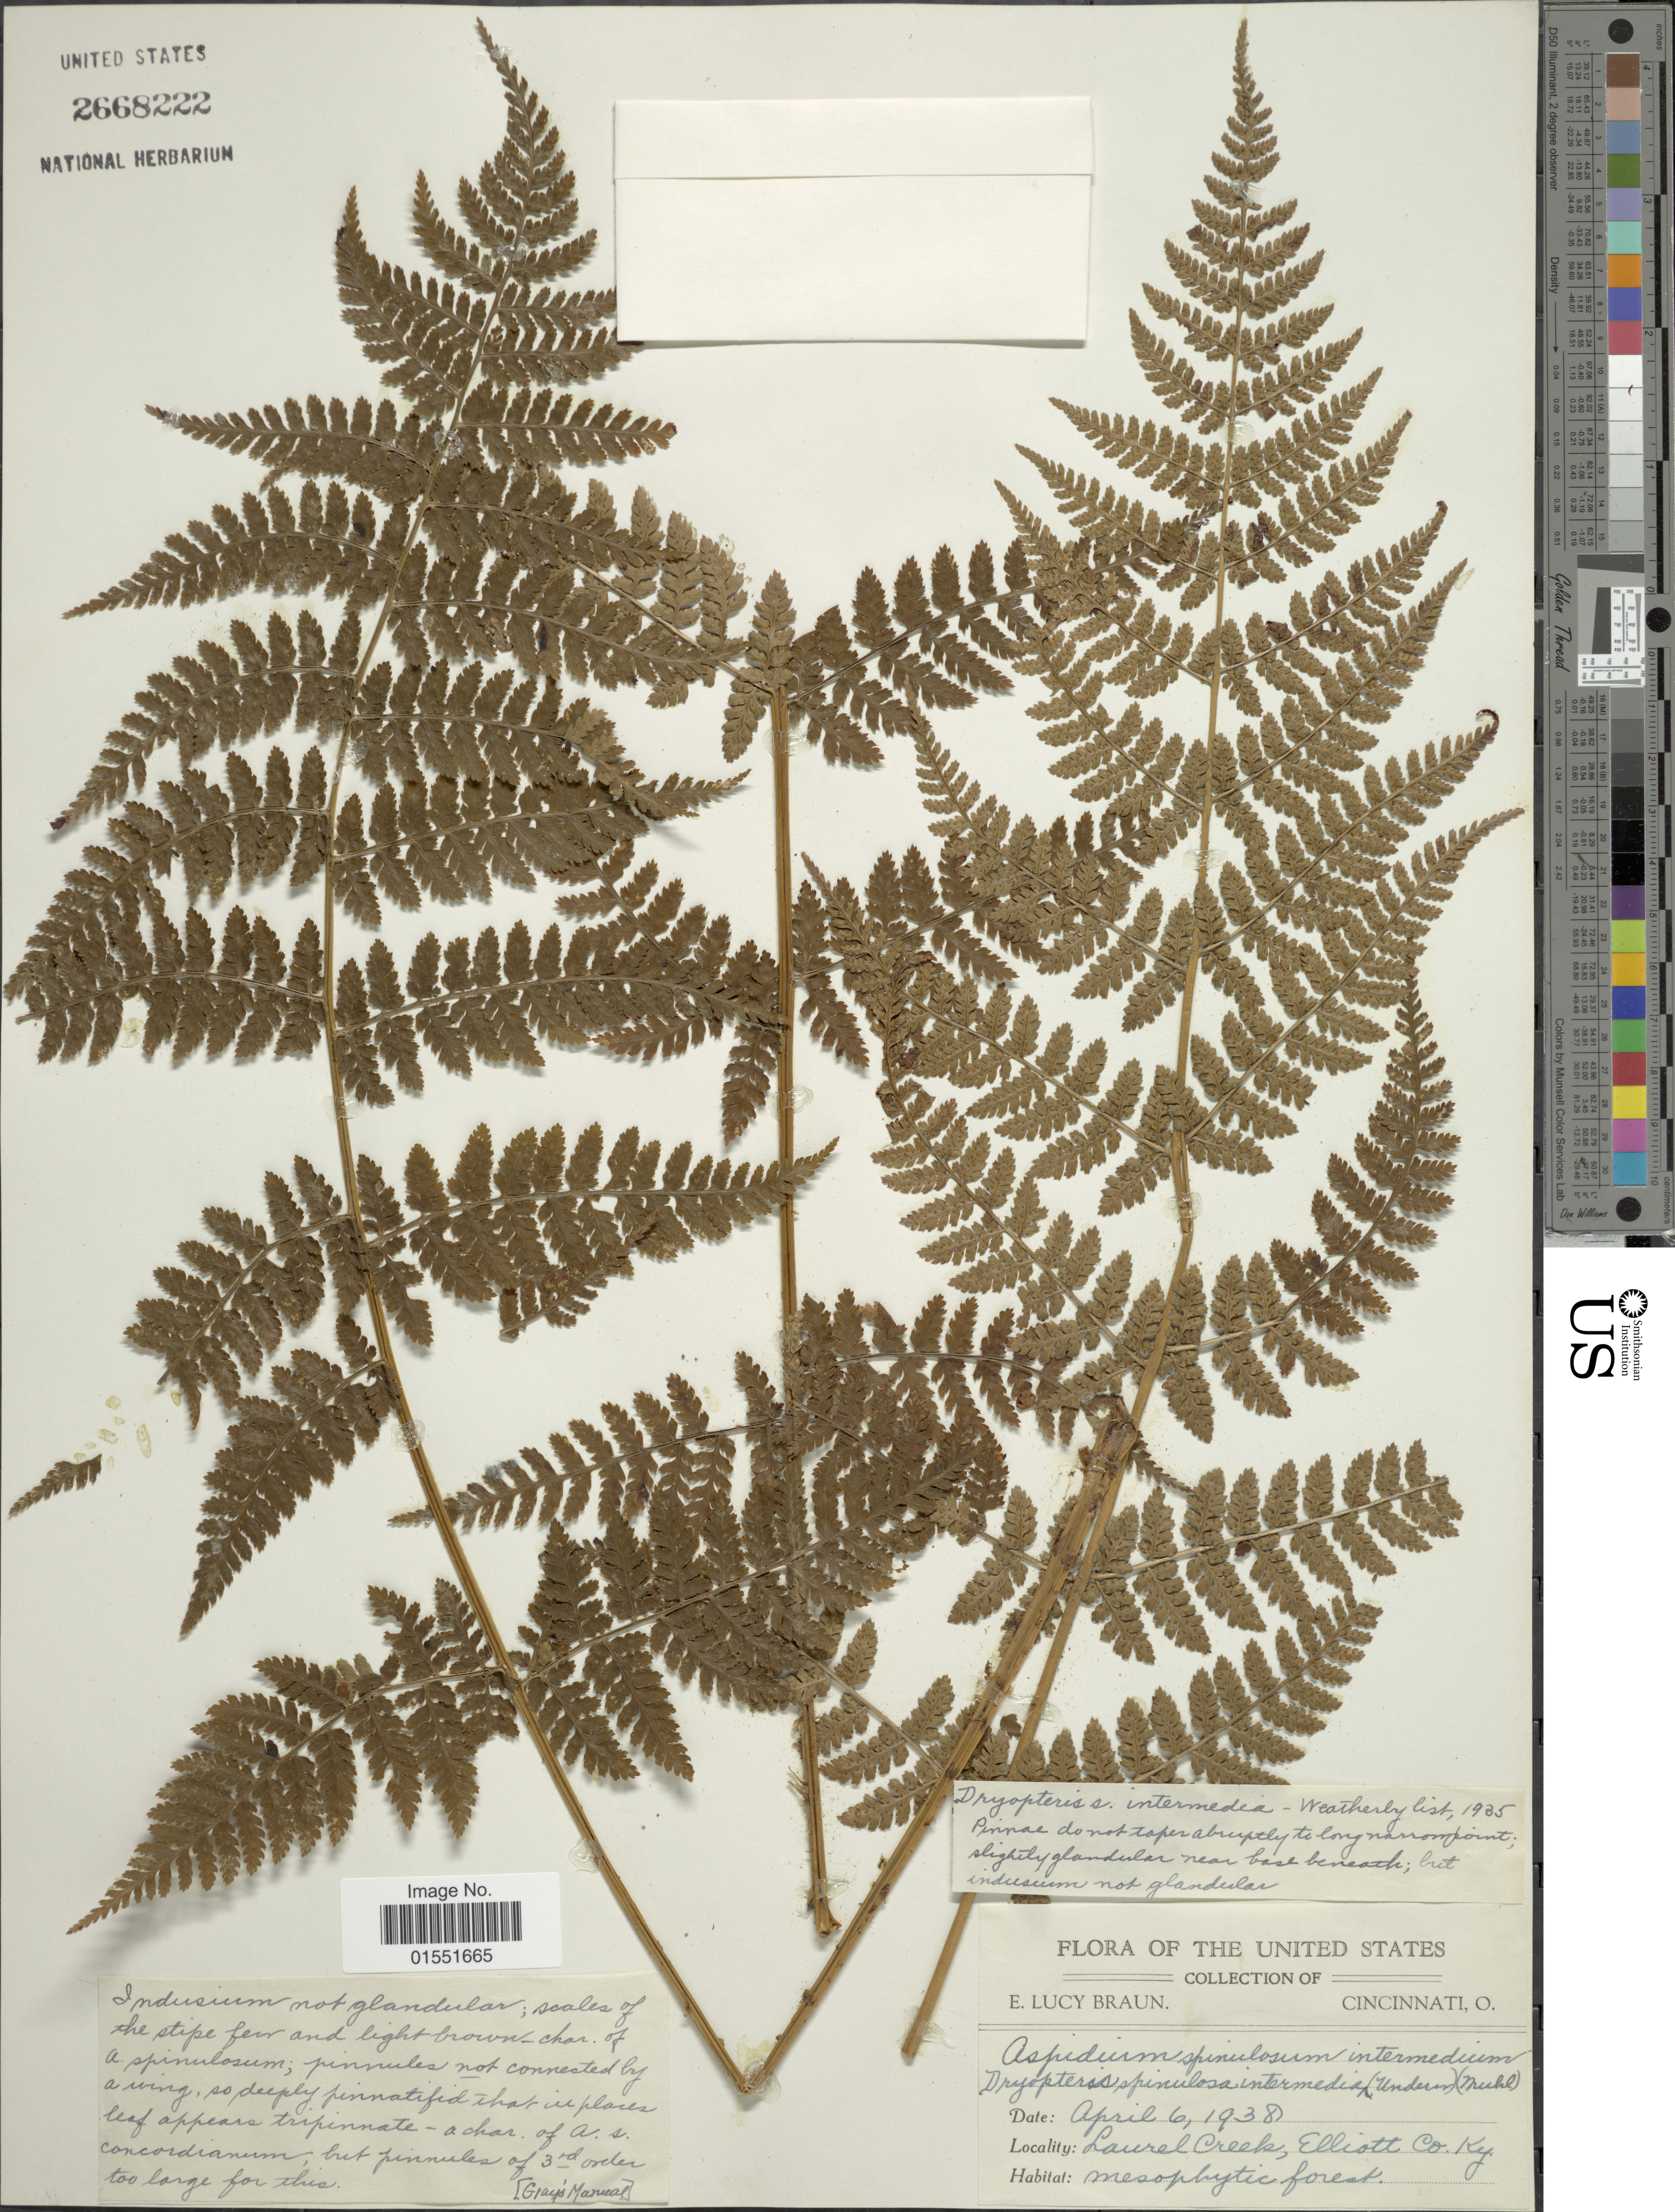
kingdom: Plantae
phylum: Tracheophyta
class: Polypodiopsida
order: Polypodiales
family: Dryopteridaceae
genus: Dryopteris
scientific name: Dryopteris intermedia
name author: (Muhl.) A. Gray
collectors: E. L. Braun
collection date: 1938-04-06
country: United States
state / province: Kentucky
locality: Laurel Creek, Elliot Co.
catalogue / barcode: US 2668222